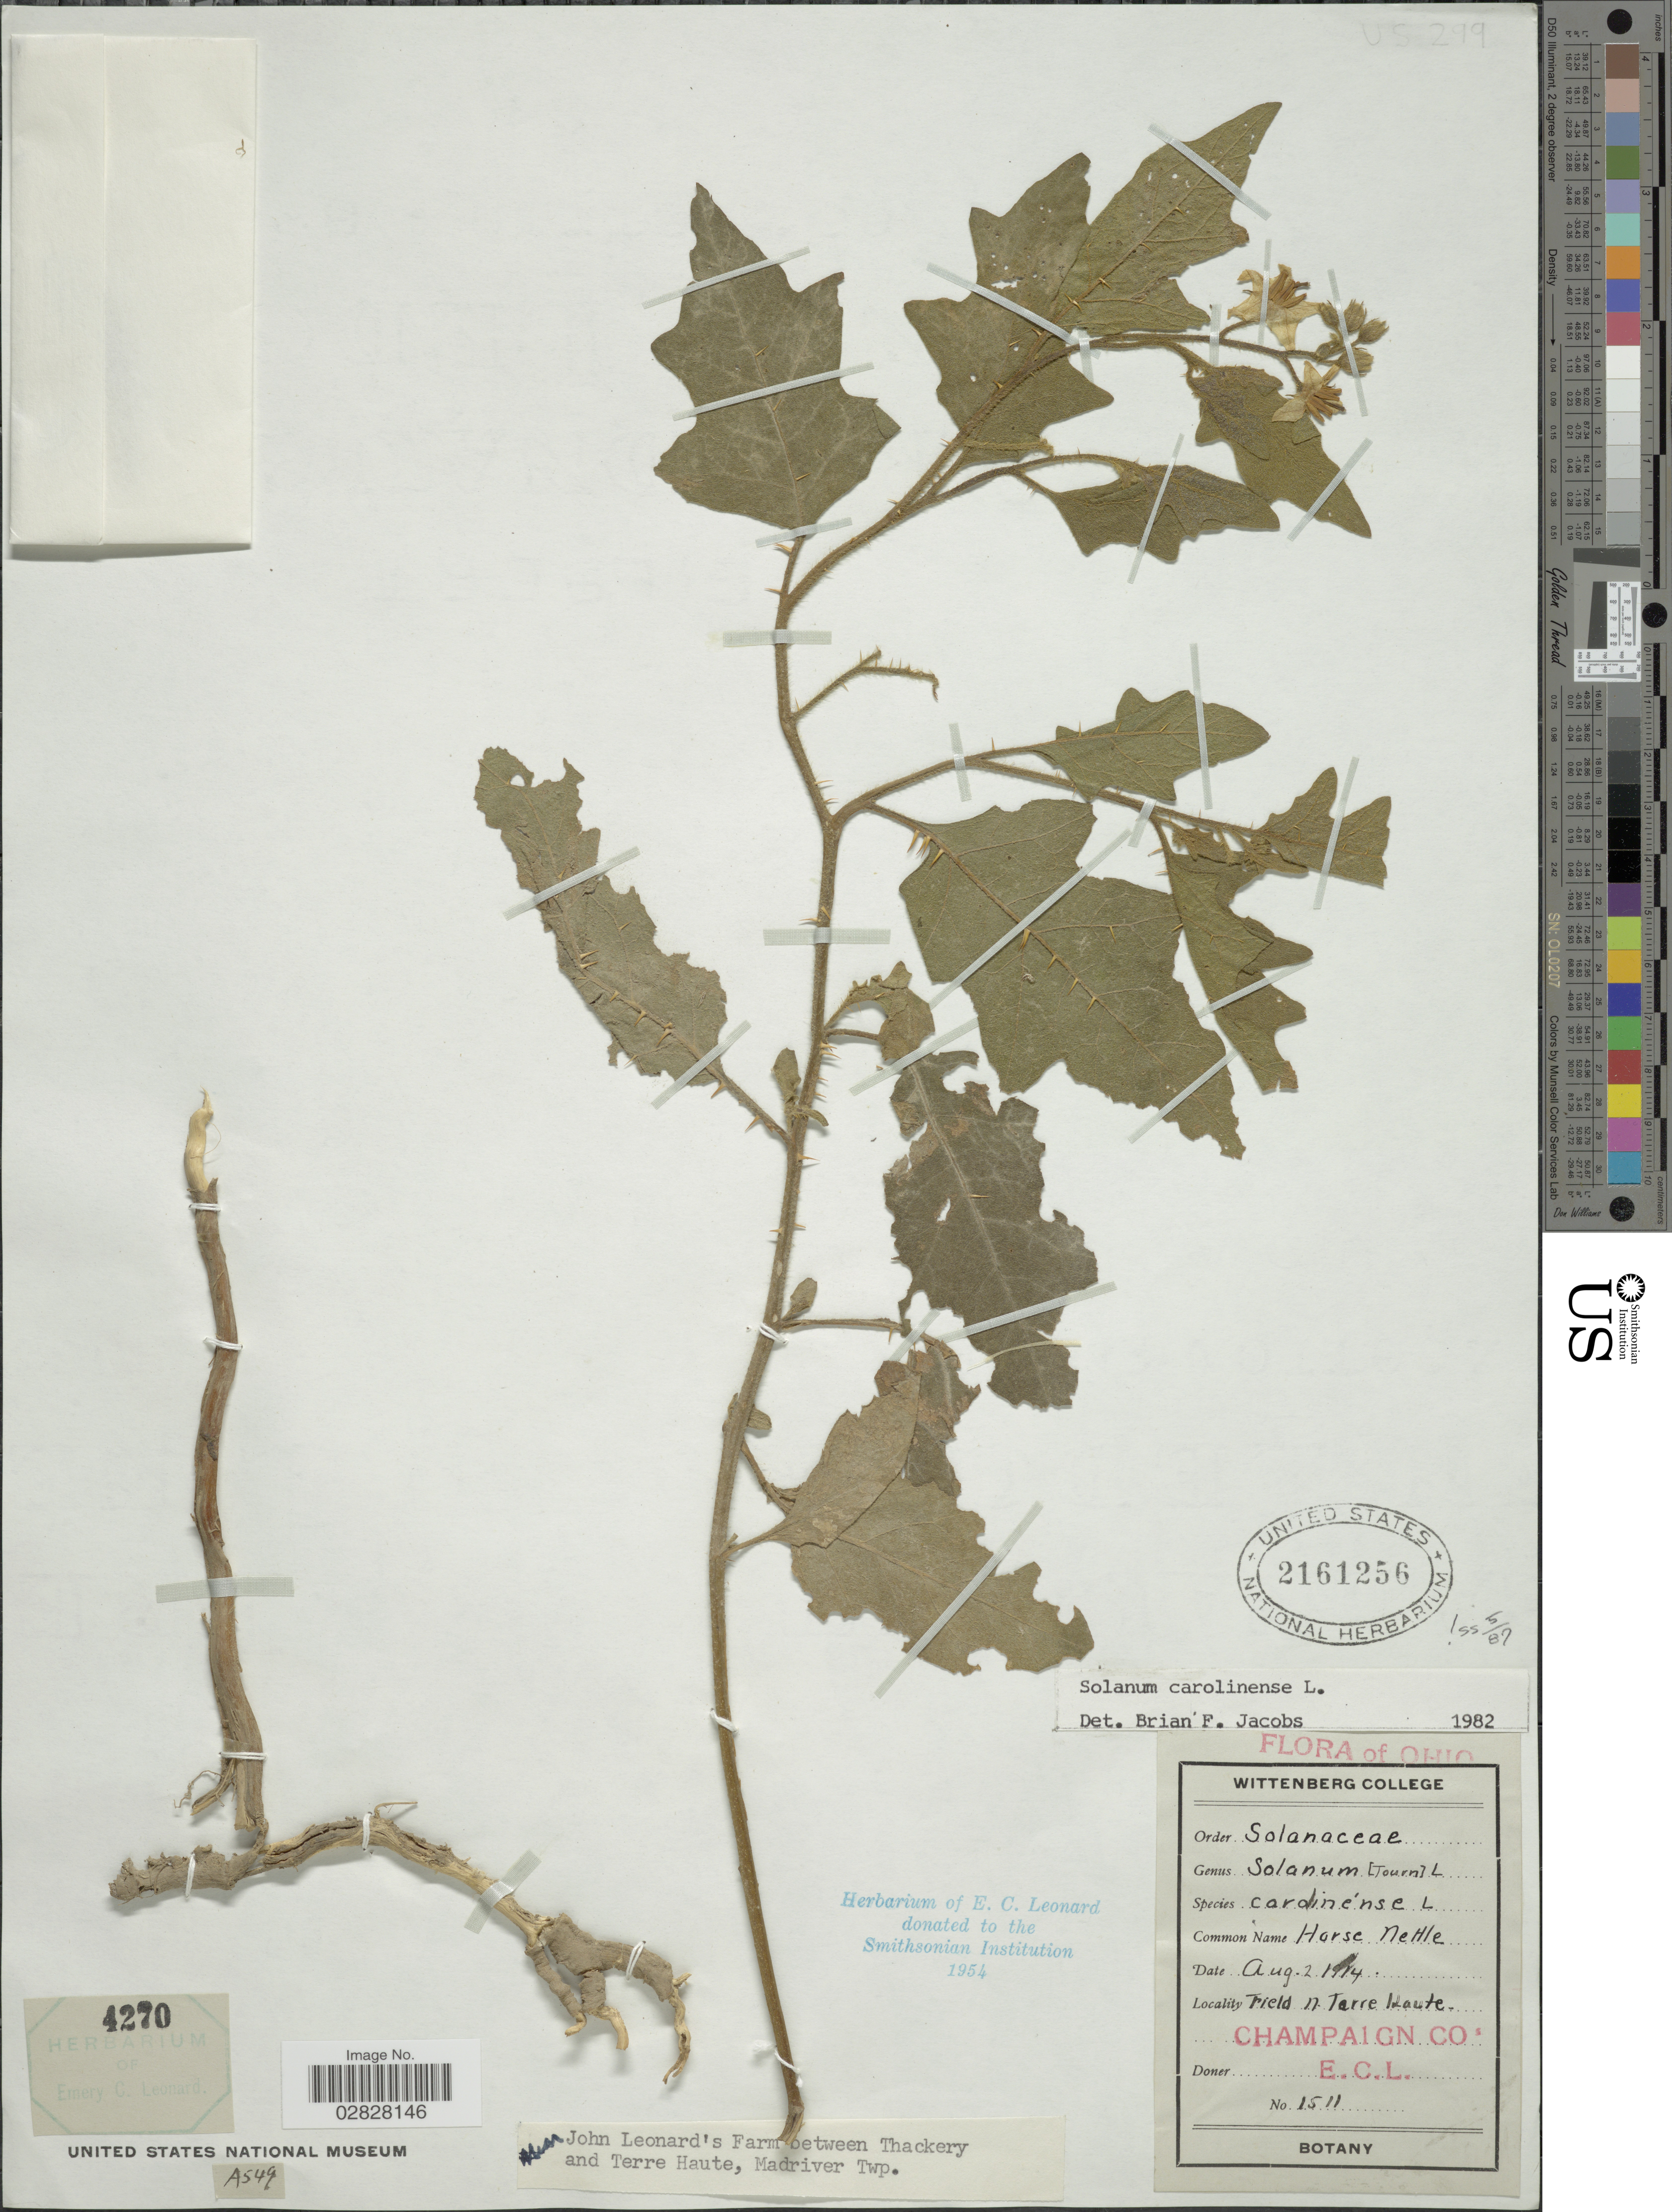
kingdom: Plantae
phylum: Tracheophyta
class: Magnoliopsida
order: Solanales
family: Solanaceae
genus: Solanum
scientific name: Solanum carolinense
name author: L.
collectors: E. C. Leonard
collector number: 1511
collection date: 1914-08-02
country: United States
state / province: Ohio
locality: Field N. Terre Haute. Champaign Co.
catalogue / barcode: US 2161256